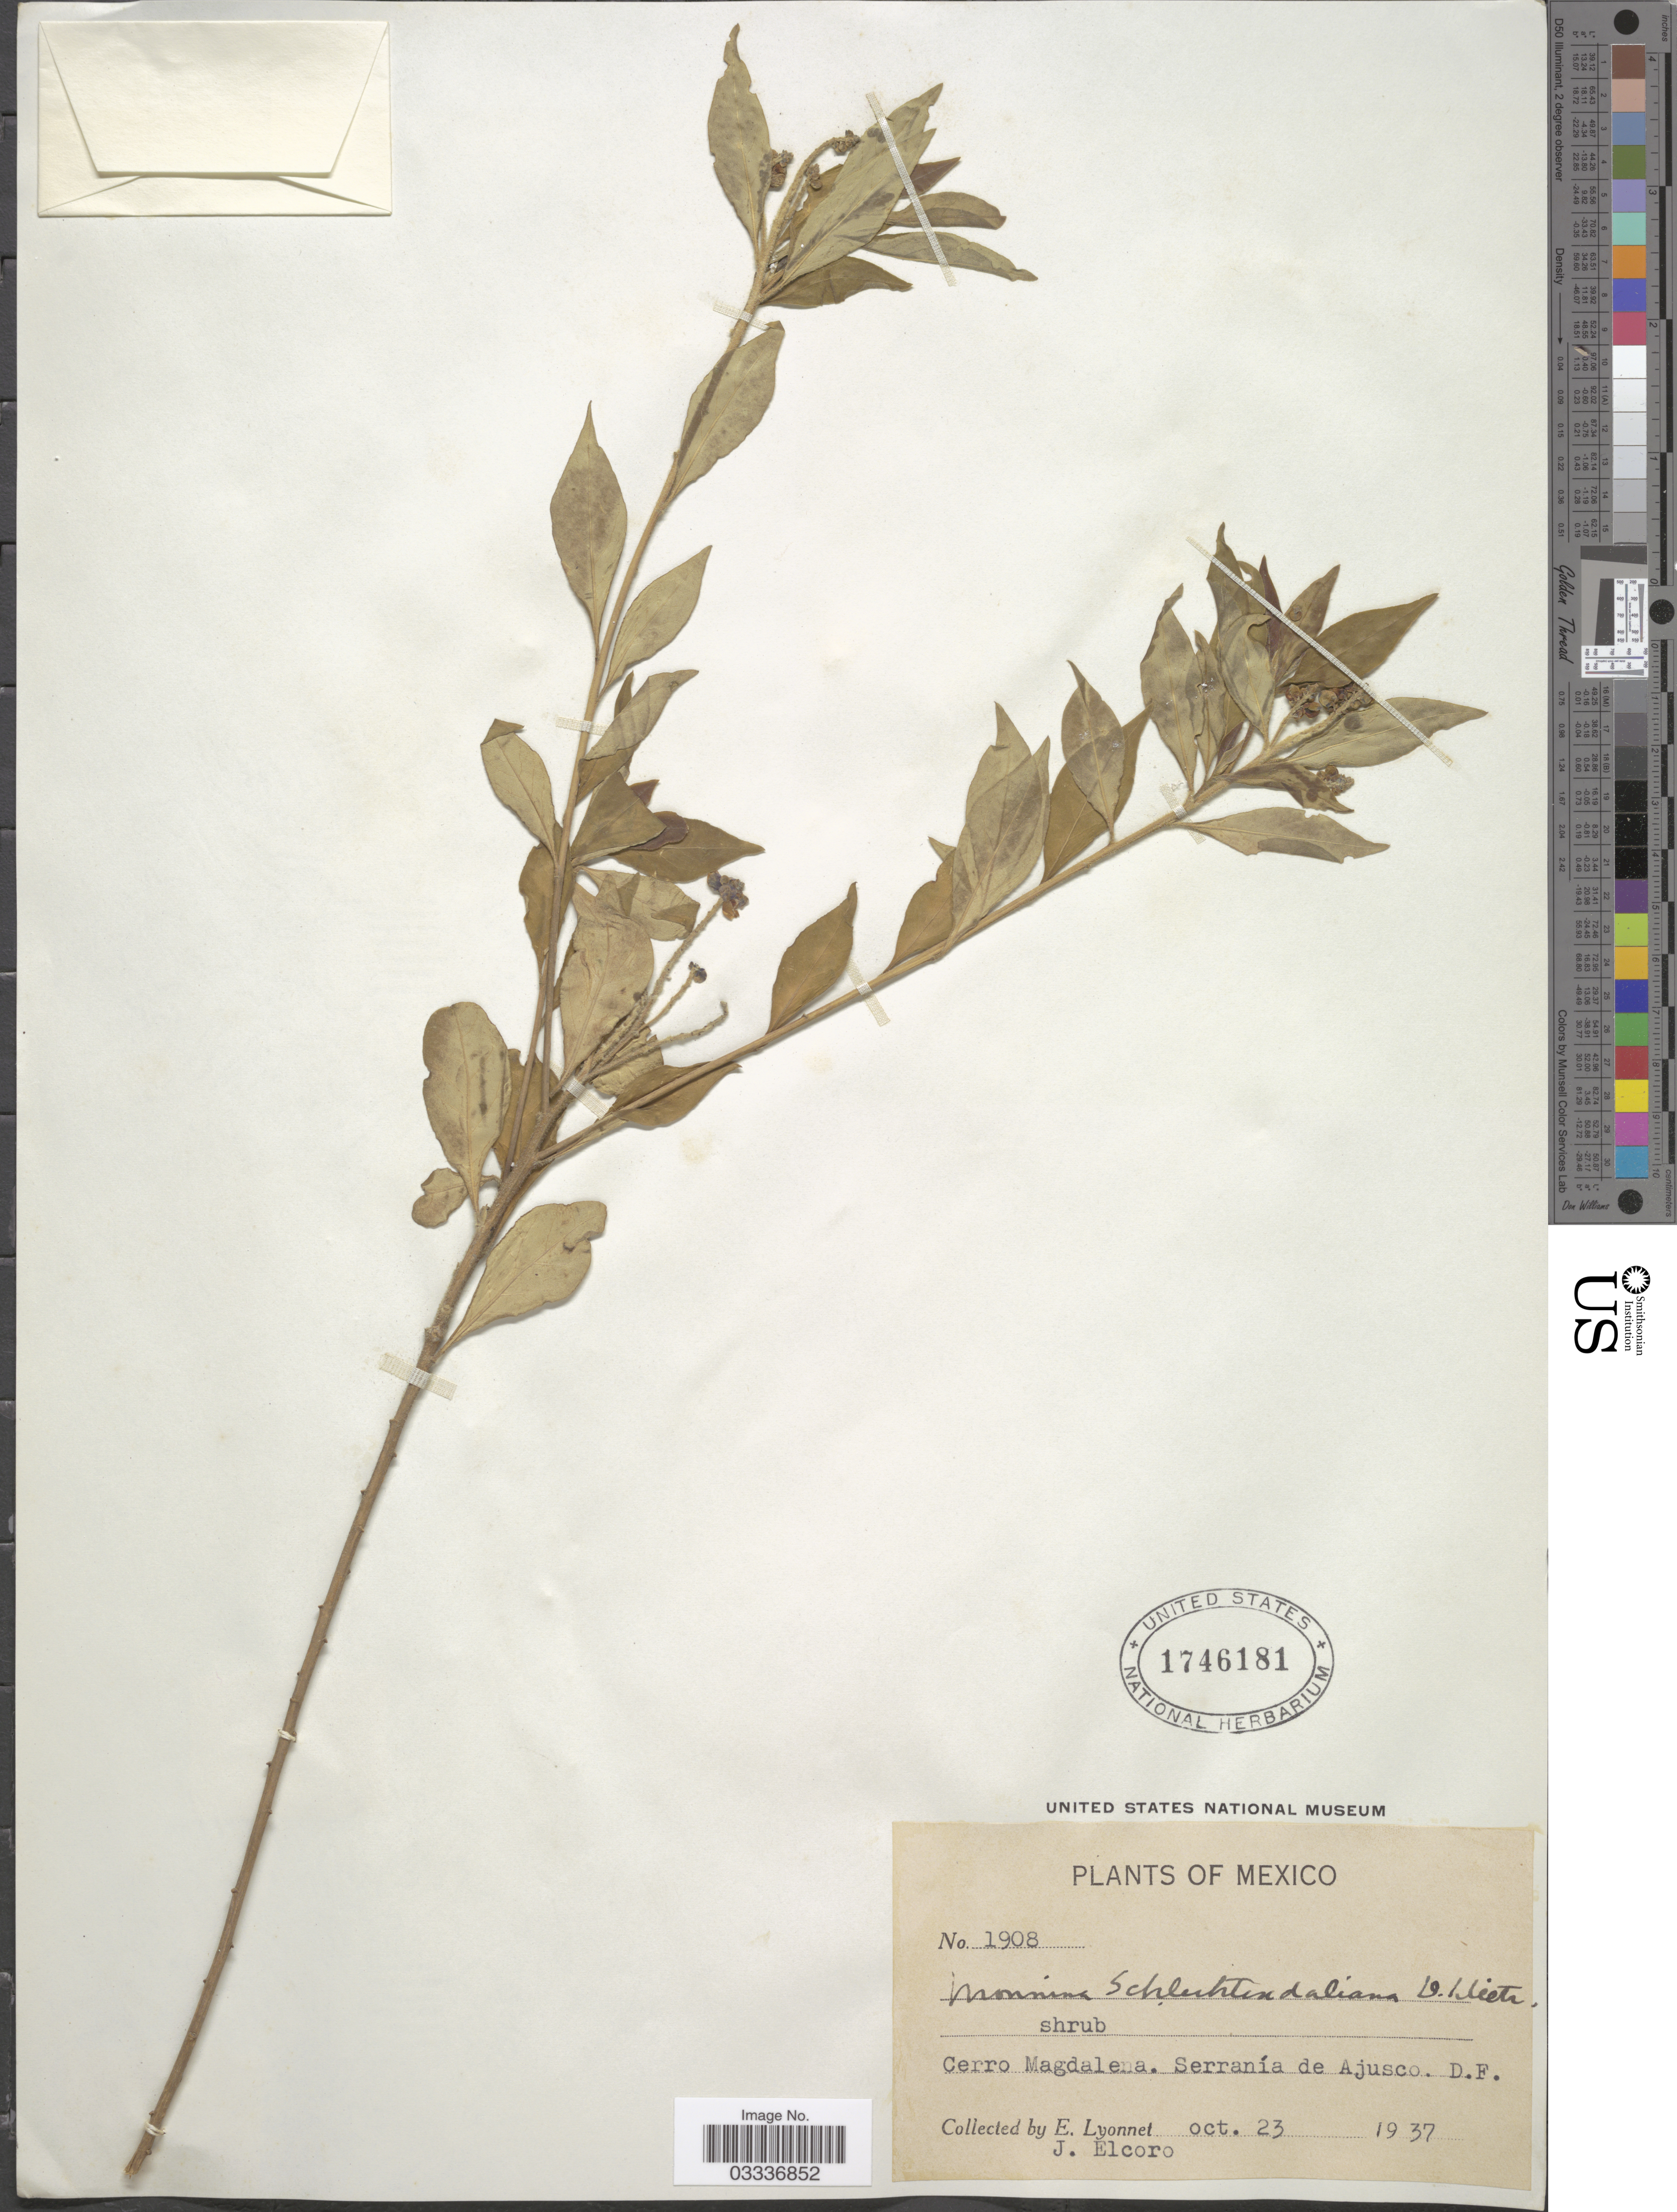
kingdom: Plantae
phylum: Tracheophyta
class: Magnoliopsida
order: Fabales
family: Polygalaceae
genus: Monnina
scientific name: Monnina schlechtendaliana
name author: D. Dietr.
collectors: E. Lyonnet & J. Elcoro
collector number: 1908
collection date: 1937-10-23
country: Mexico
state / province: Distrito Federal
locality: Cerro Magdalena. Serranía de Ajusco.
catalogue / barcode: US 1746181